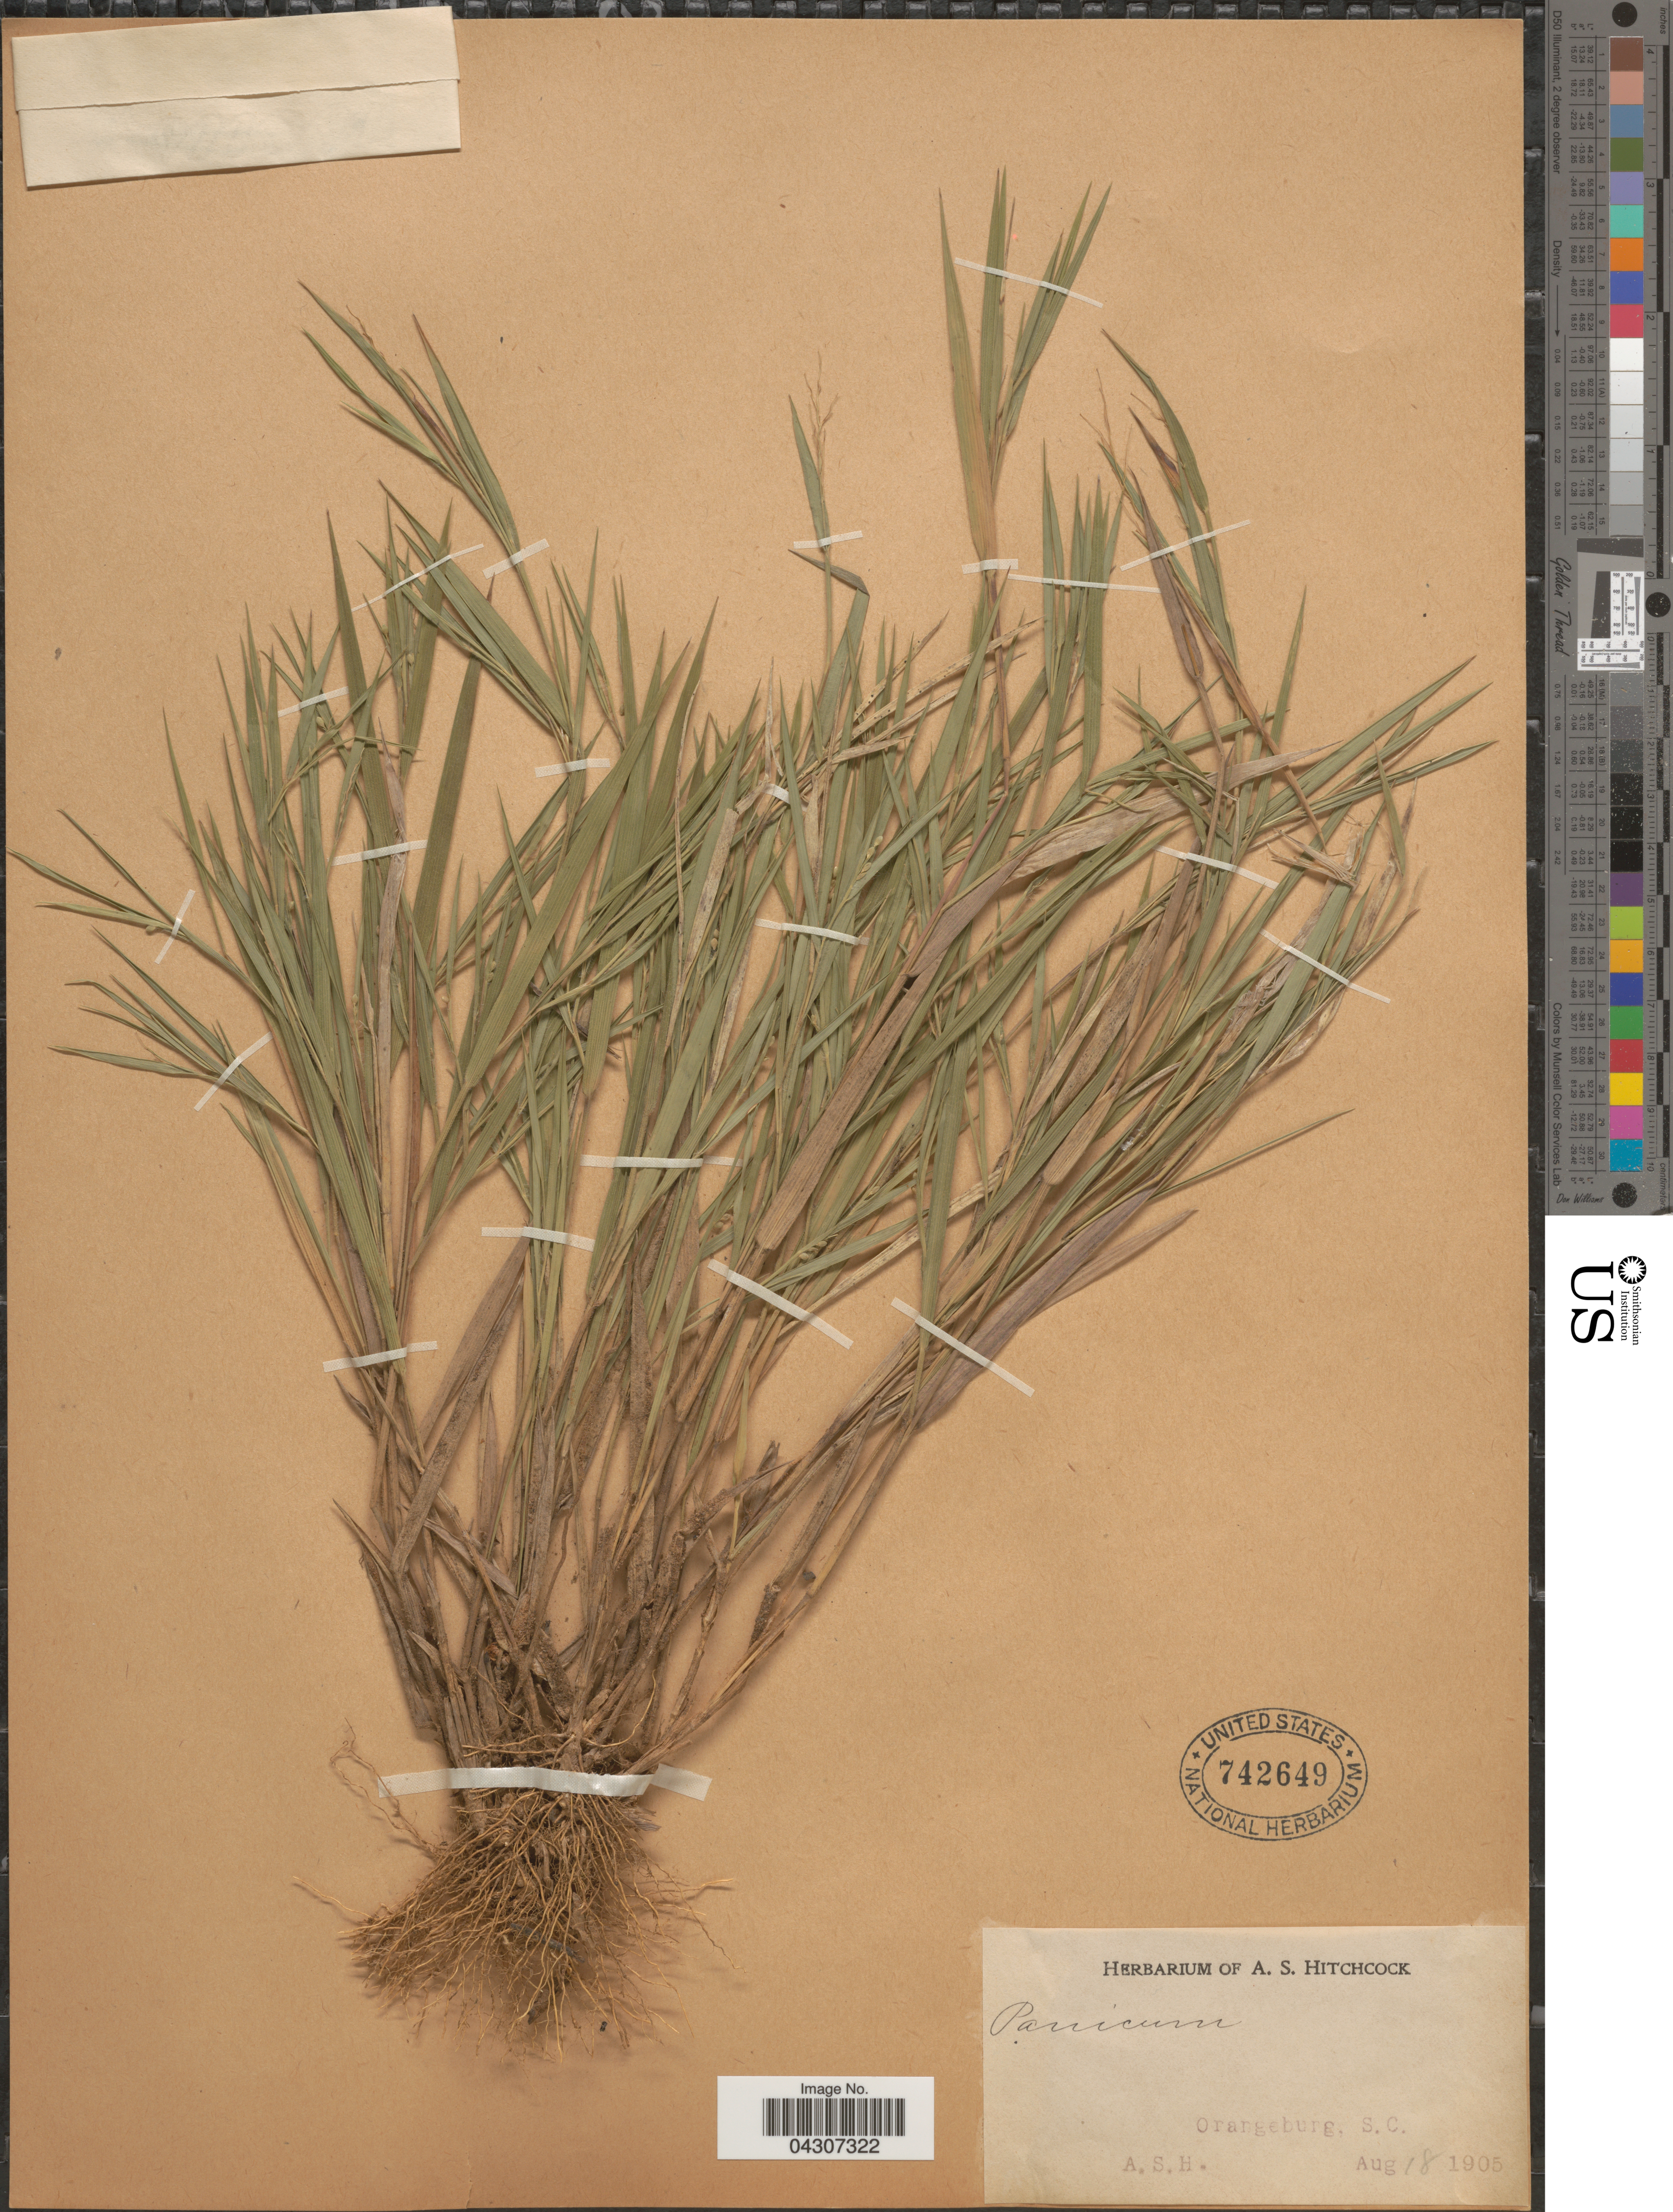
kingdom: Plantae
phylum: Tracheophyta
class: Liliopsida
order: Poales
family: Poaceae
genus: Dichanthelium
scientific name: Dichanthelium aciculare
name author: (Desv. ex Poir.) Gould & C.A. Clark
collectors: A. S. Hitchcock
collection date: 1905-08-18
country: United States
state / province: South Carolina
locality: Orangeburg.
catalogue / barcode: US 742649